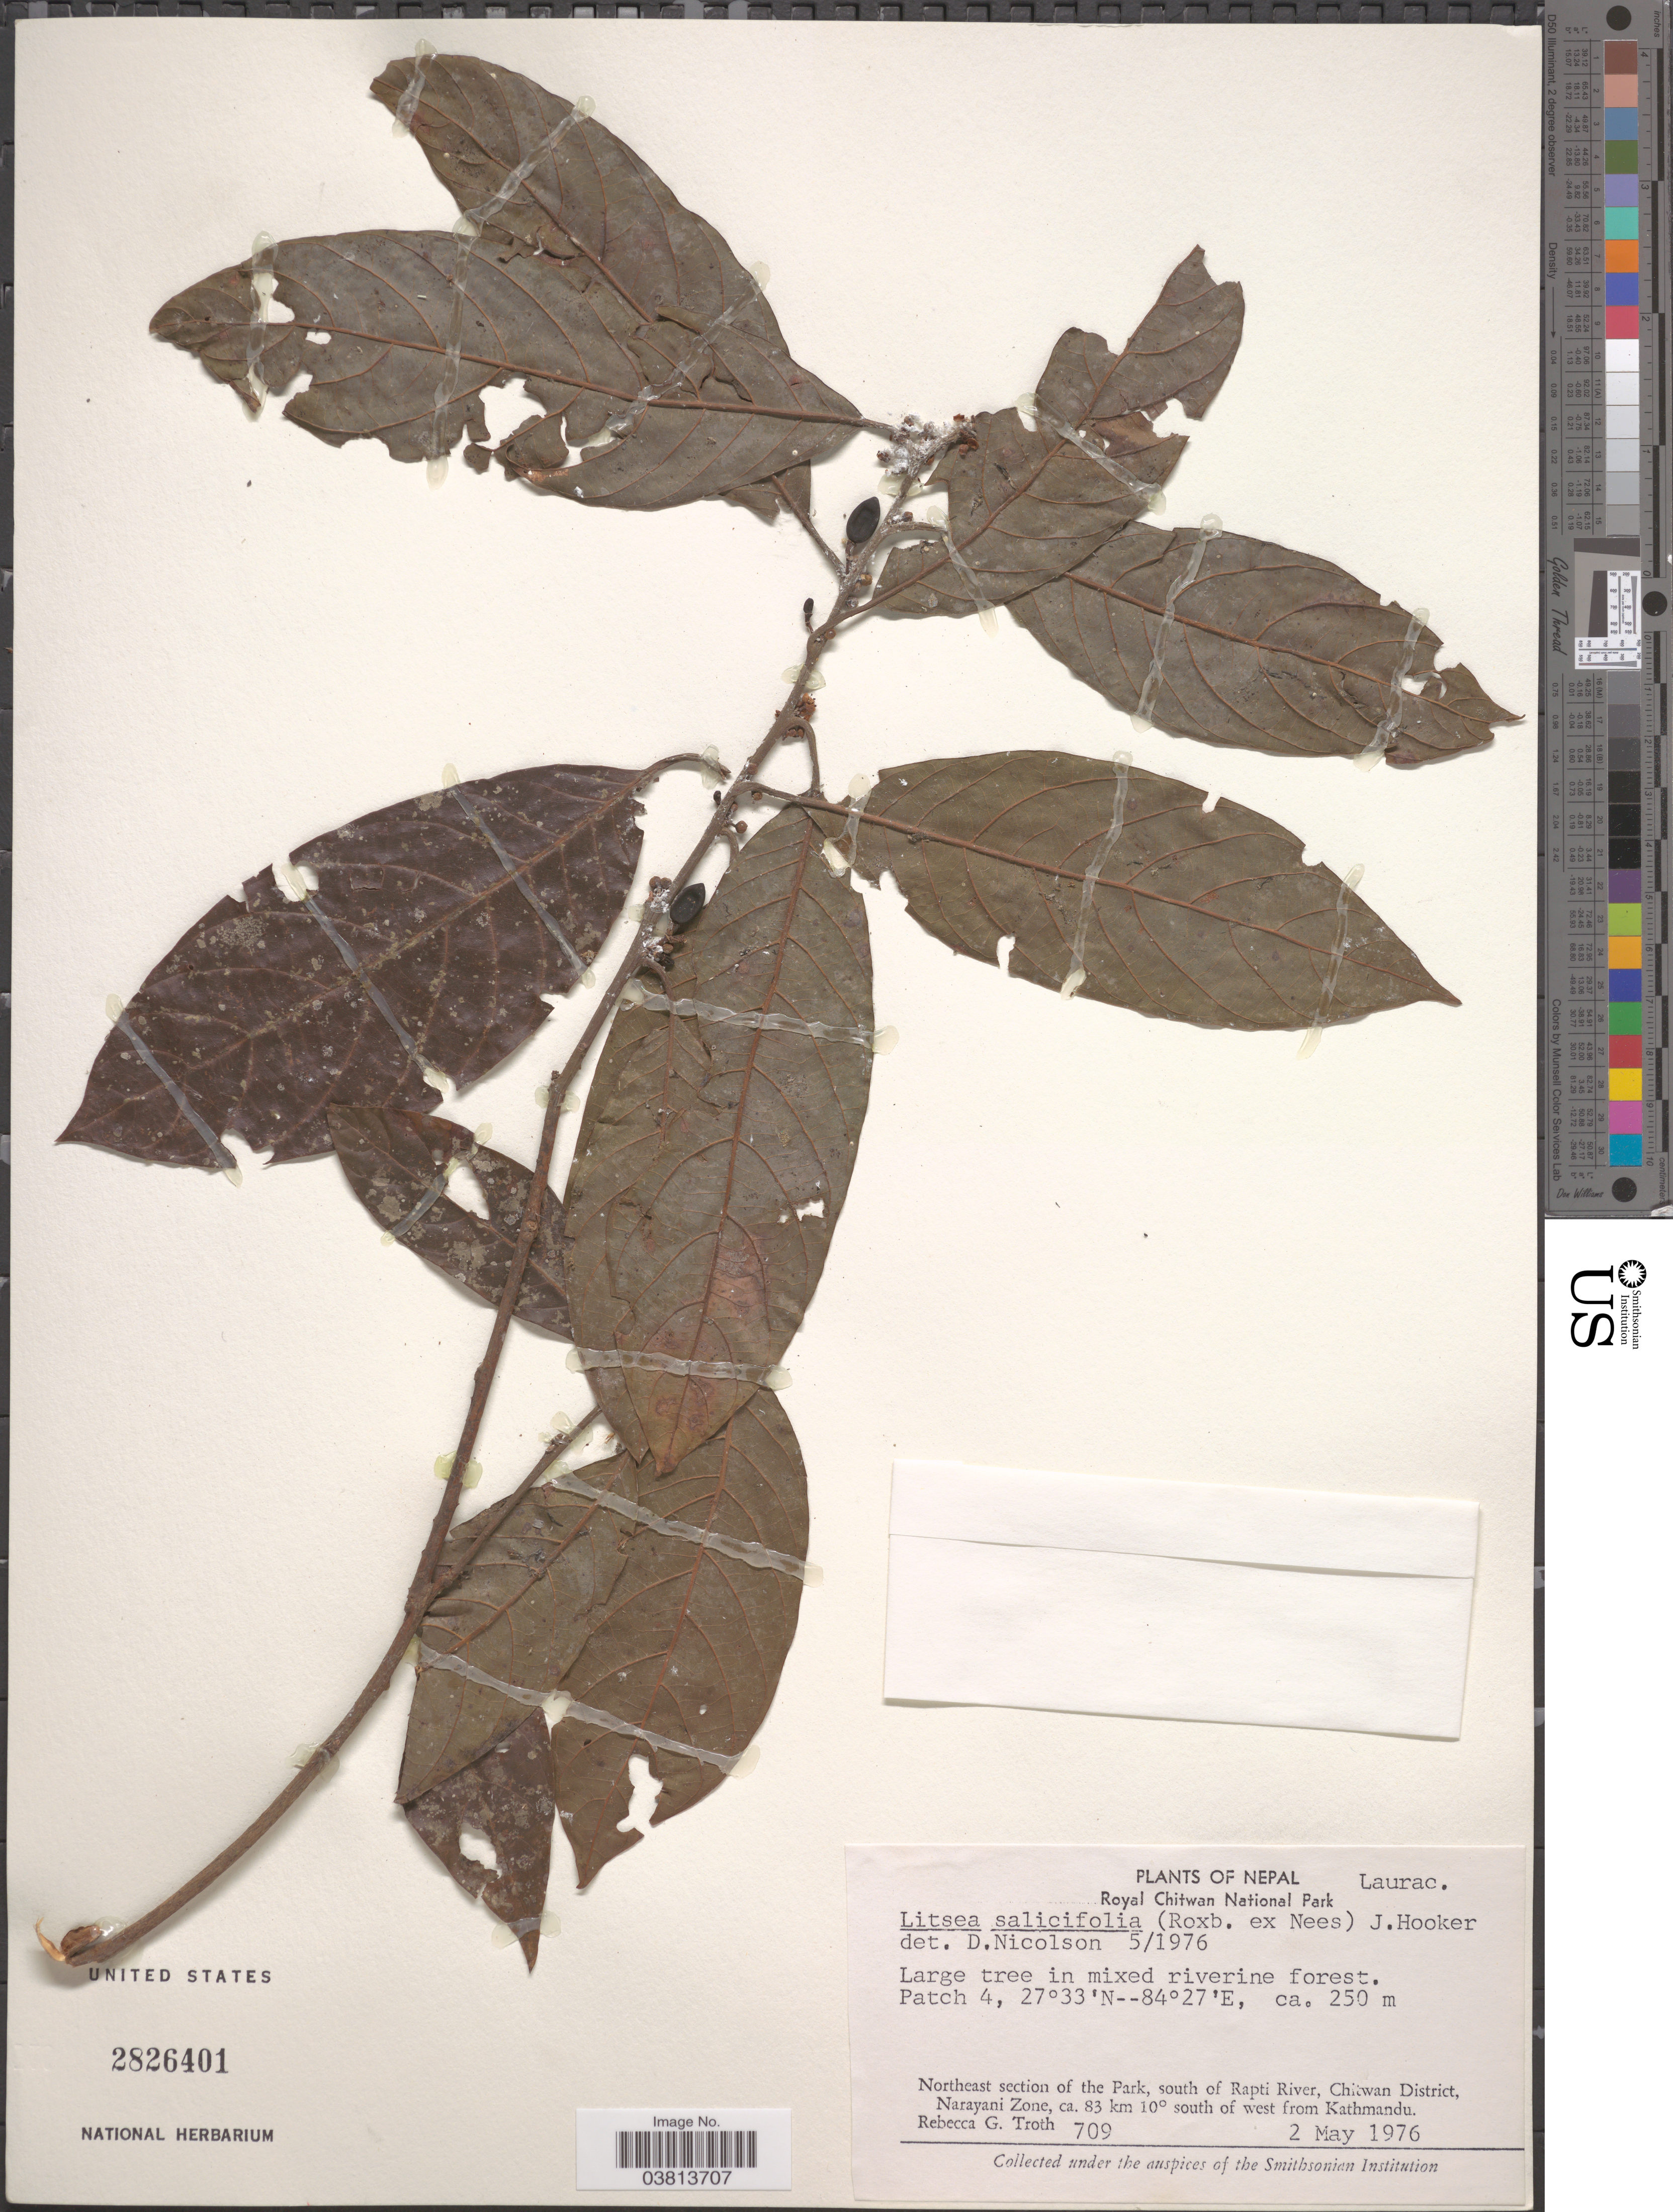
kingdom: Plantae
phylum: Tracheophyta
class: Magnoliopsida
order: Laurales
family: Lauraceae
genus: Litsea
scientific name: Litsea salicifolia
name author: Hook. f.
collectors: R. Troth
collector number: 709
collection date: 1976-05-02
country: Nepal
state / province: Narayani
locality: Royal Chitwan National Park. Patch 4. Northeast section of the Park, south of Rapti River, Chitwan District, Narayani Zone, ca. 83 km 10° south of west from Kathmandu.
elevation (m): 250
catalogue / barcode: US 2826401